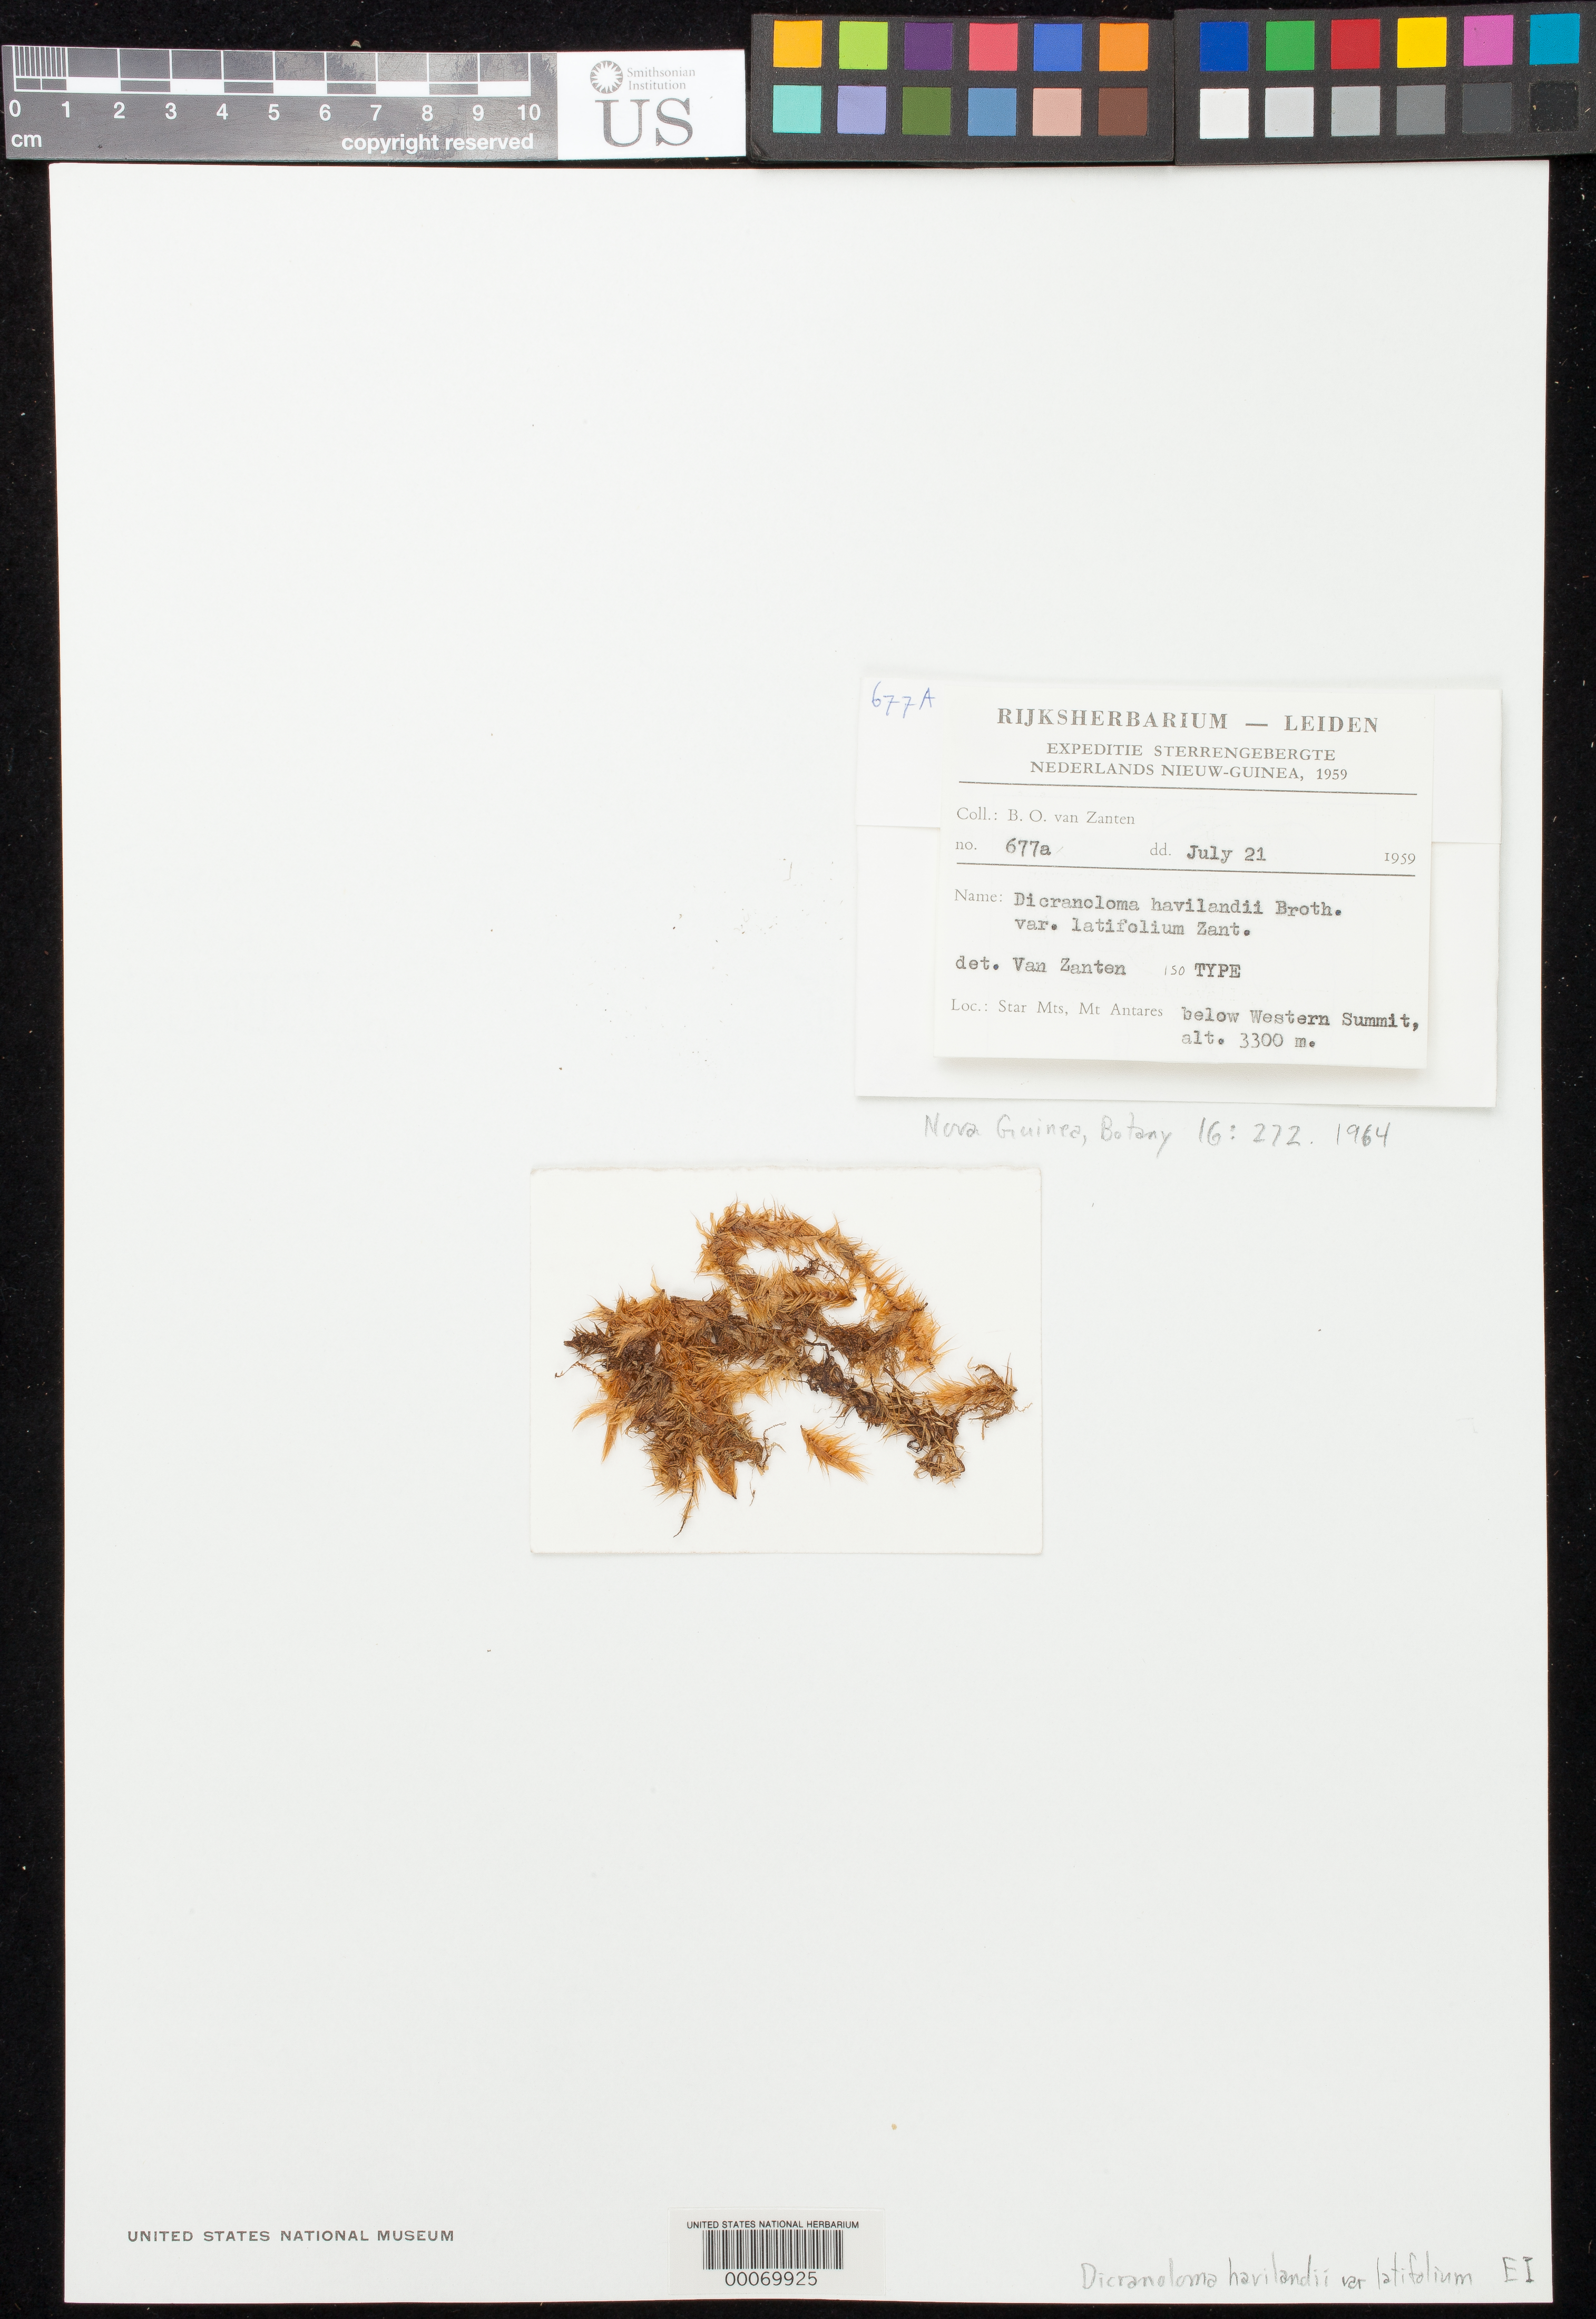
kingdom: Plantae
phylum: Bryophyta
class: Bryopsida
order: Dicranales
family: Dicranaceae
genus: Dicranoloma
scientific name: Dicranoloma havilandii var. latifolium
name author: van Zanten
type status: Isotype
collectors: B. van Zanten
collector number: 677a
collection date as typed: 21 Jul 1959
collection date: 1959-07-21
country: Indonesia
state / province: Papua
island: New Guinea Island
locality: Star Mts., Mt. Antares. Irian Jaya.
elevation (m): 3300